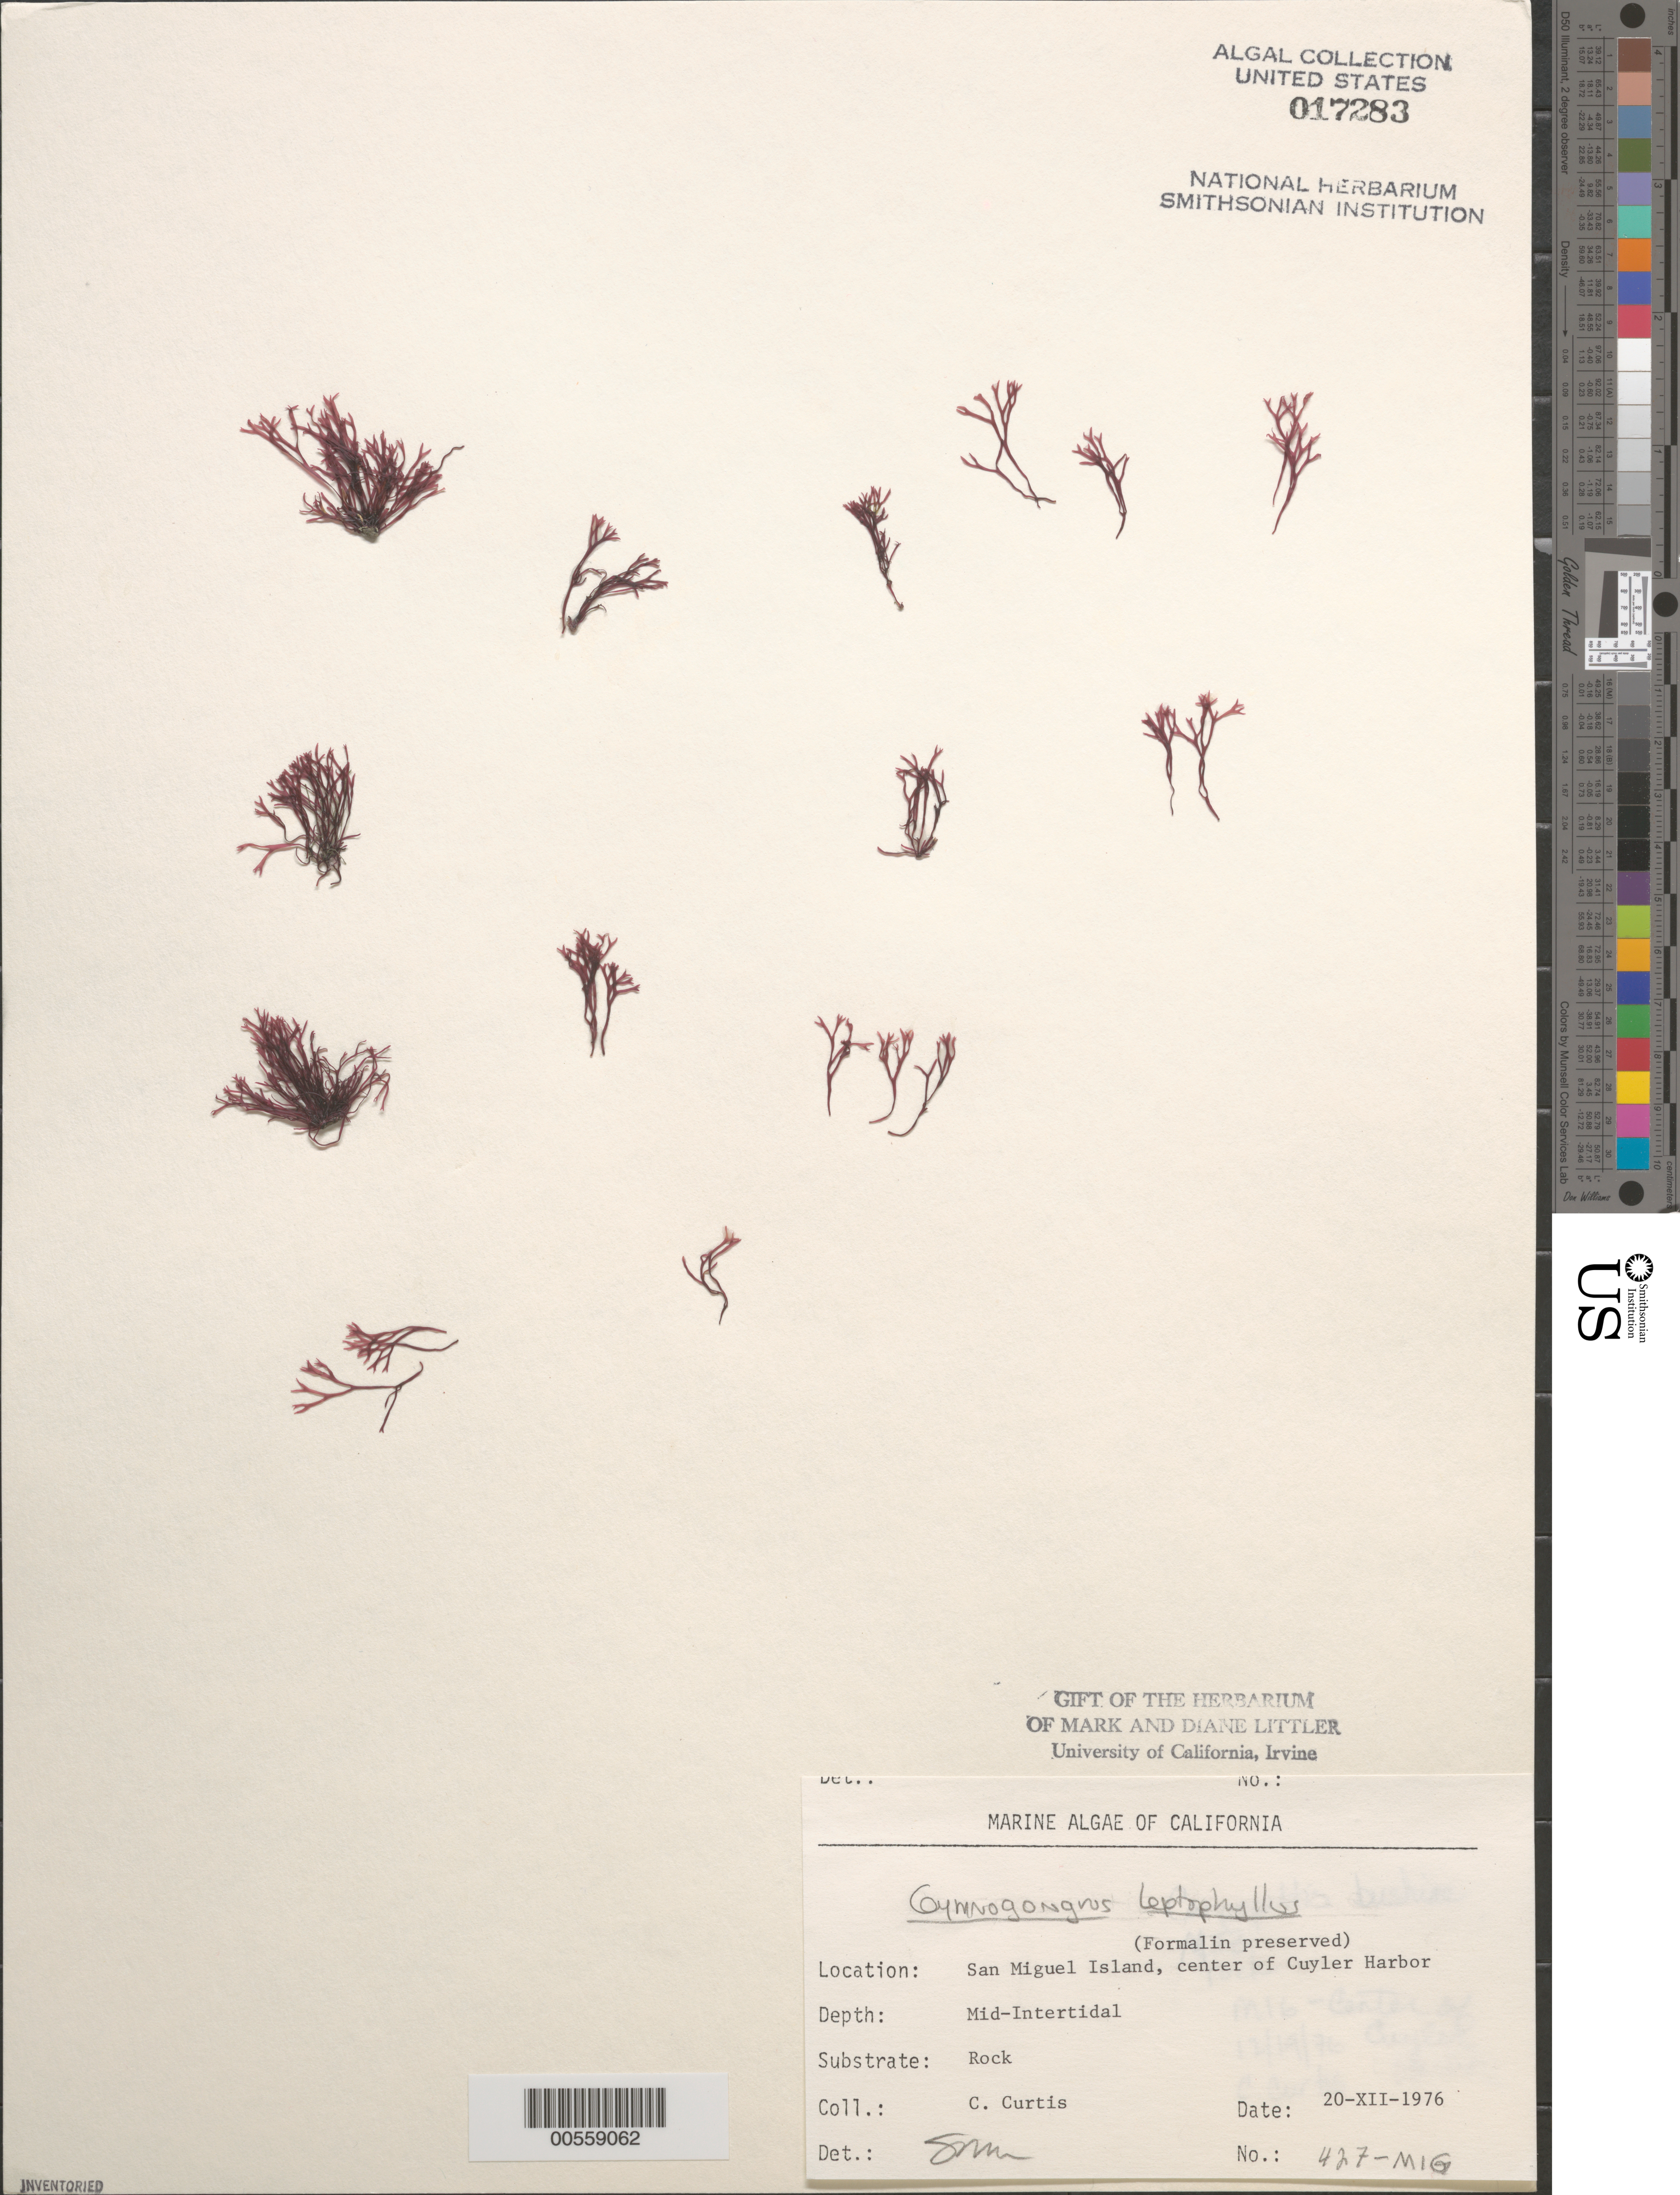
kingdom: Plantae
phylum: Rhodophyta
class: Florideophyceae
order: Gigartinales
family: Phyllophoraceae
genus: Besa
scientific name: Besa leptophylla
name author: (J. Agardh) M.S.Calderon & K.A. Miller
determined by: Algae name updating Project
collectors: C. Curtis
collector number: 427-MIG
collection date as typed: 20 Dec 1976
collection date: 1976-12-20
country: United States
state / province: California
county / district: Santa Barbara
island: San Miguel Island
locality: Cuyler Harbor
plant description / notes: BLM-SOCALBIGHT Rocky Intertidal Survey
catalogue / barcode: US 17283